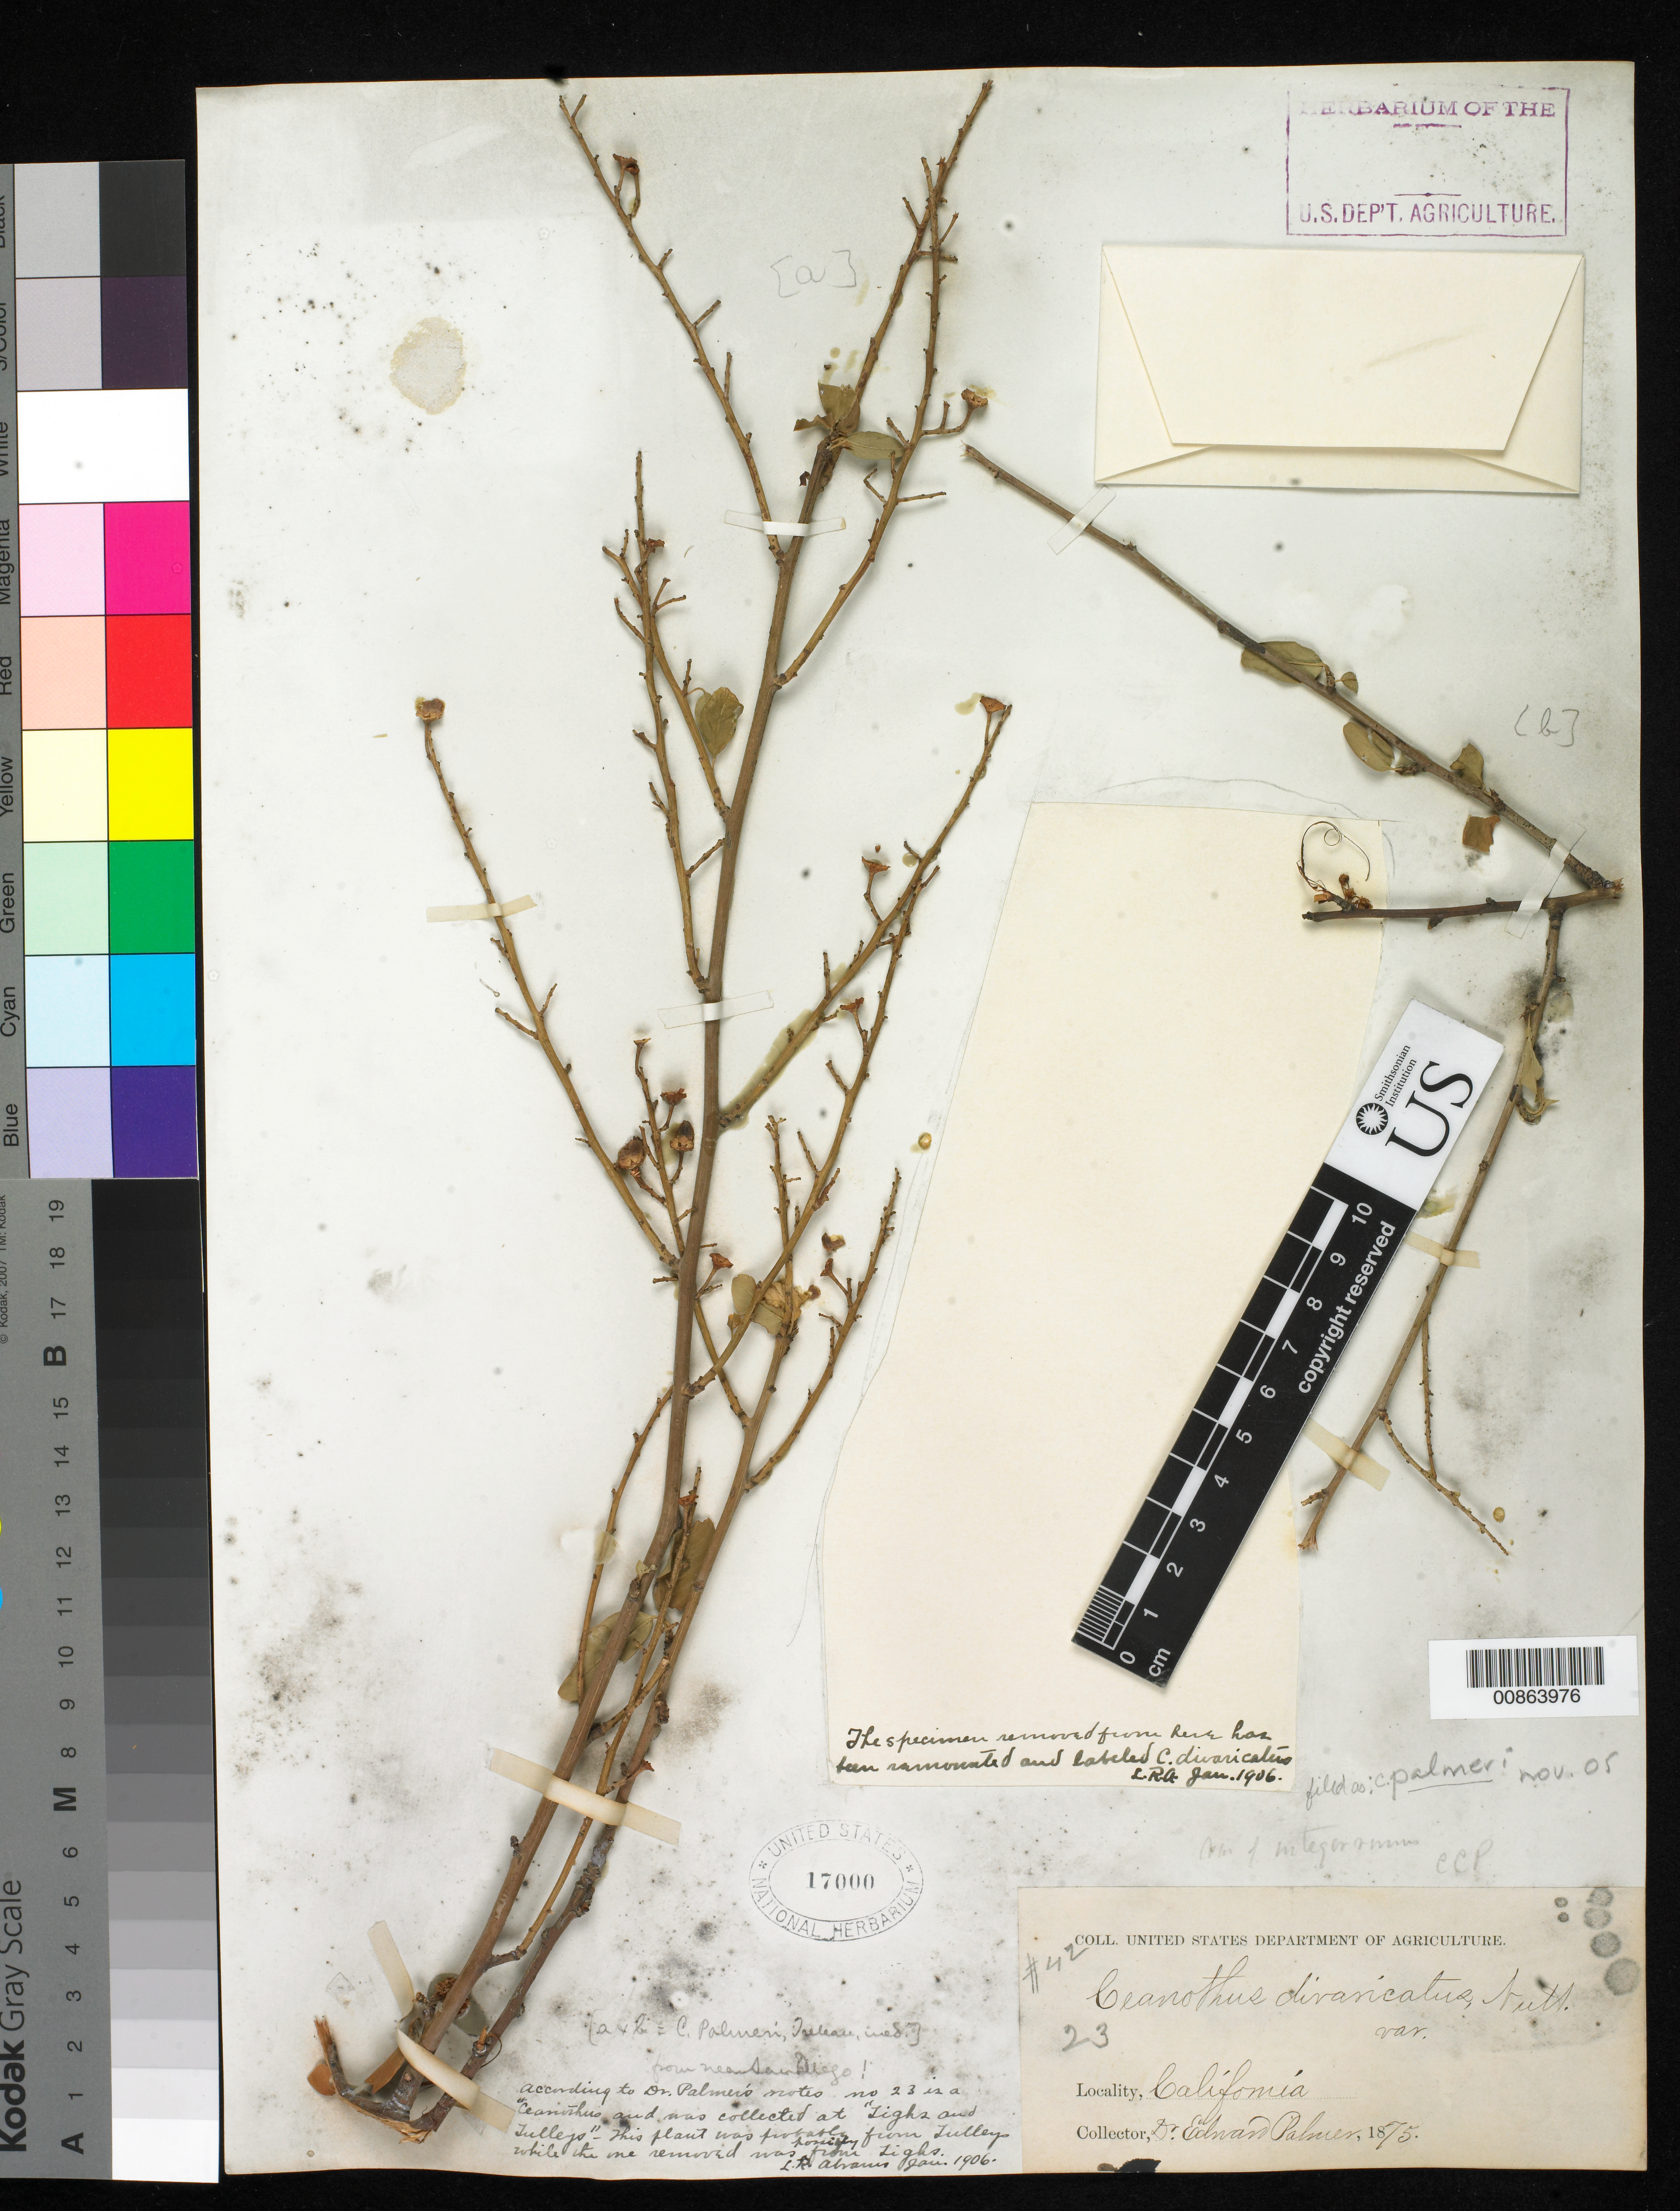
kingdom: Plantae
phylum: Tracheophyta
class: Magnoliopsida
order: Rosales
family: Rhamnaceae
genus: Ceanothus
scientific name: Ceanothus palmeri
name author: Trel.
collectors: E. Palmer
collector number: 23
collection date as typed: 1875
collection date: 1875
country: United States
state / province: California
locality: Tigh's and Tulley's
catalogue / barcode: US 17000